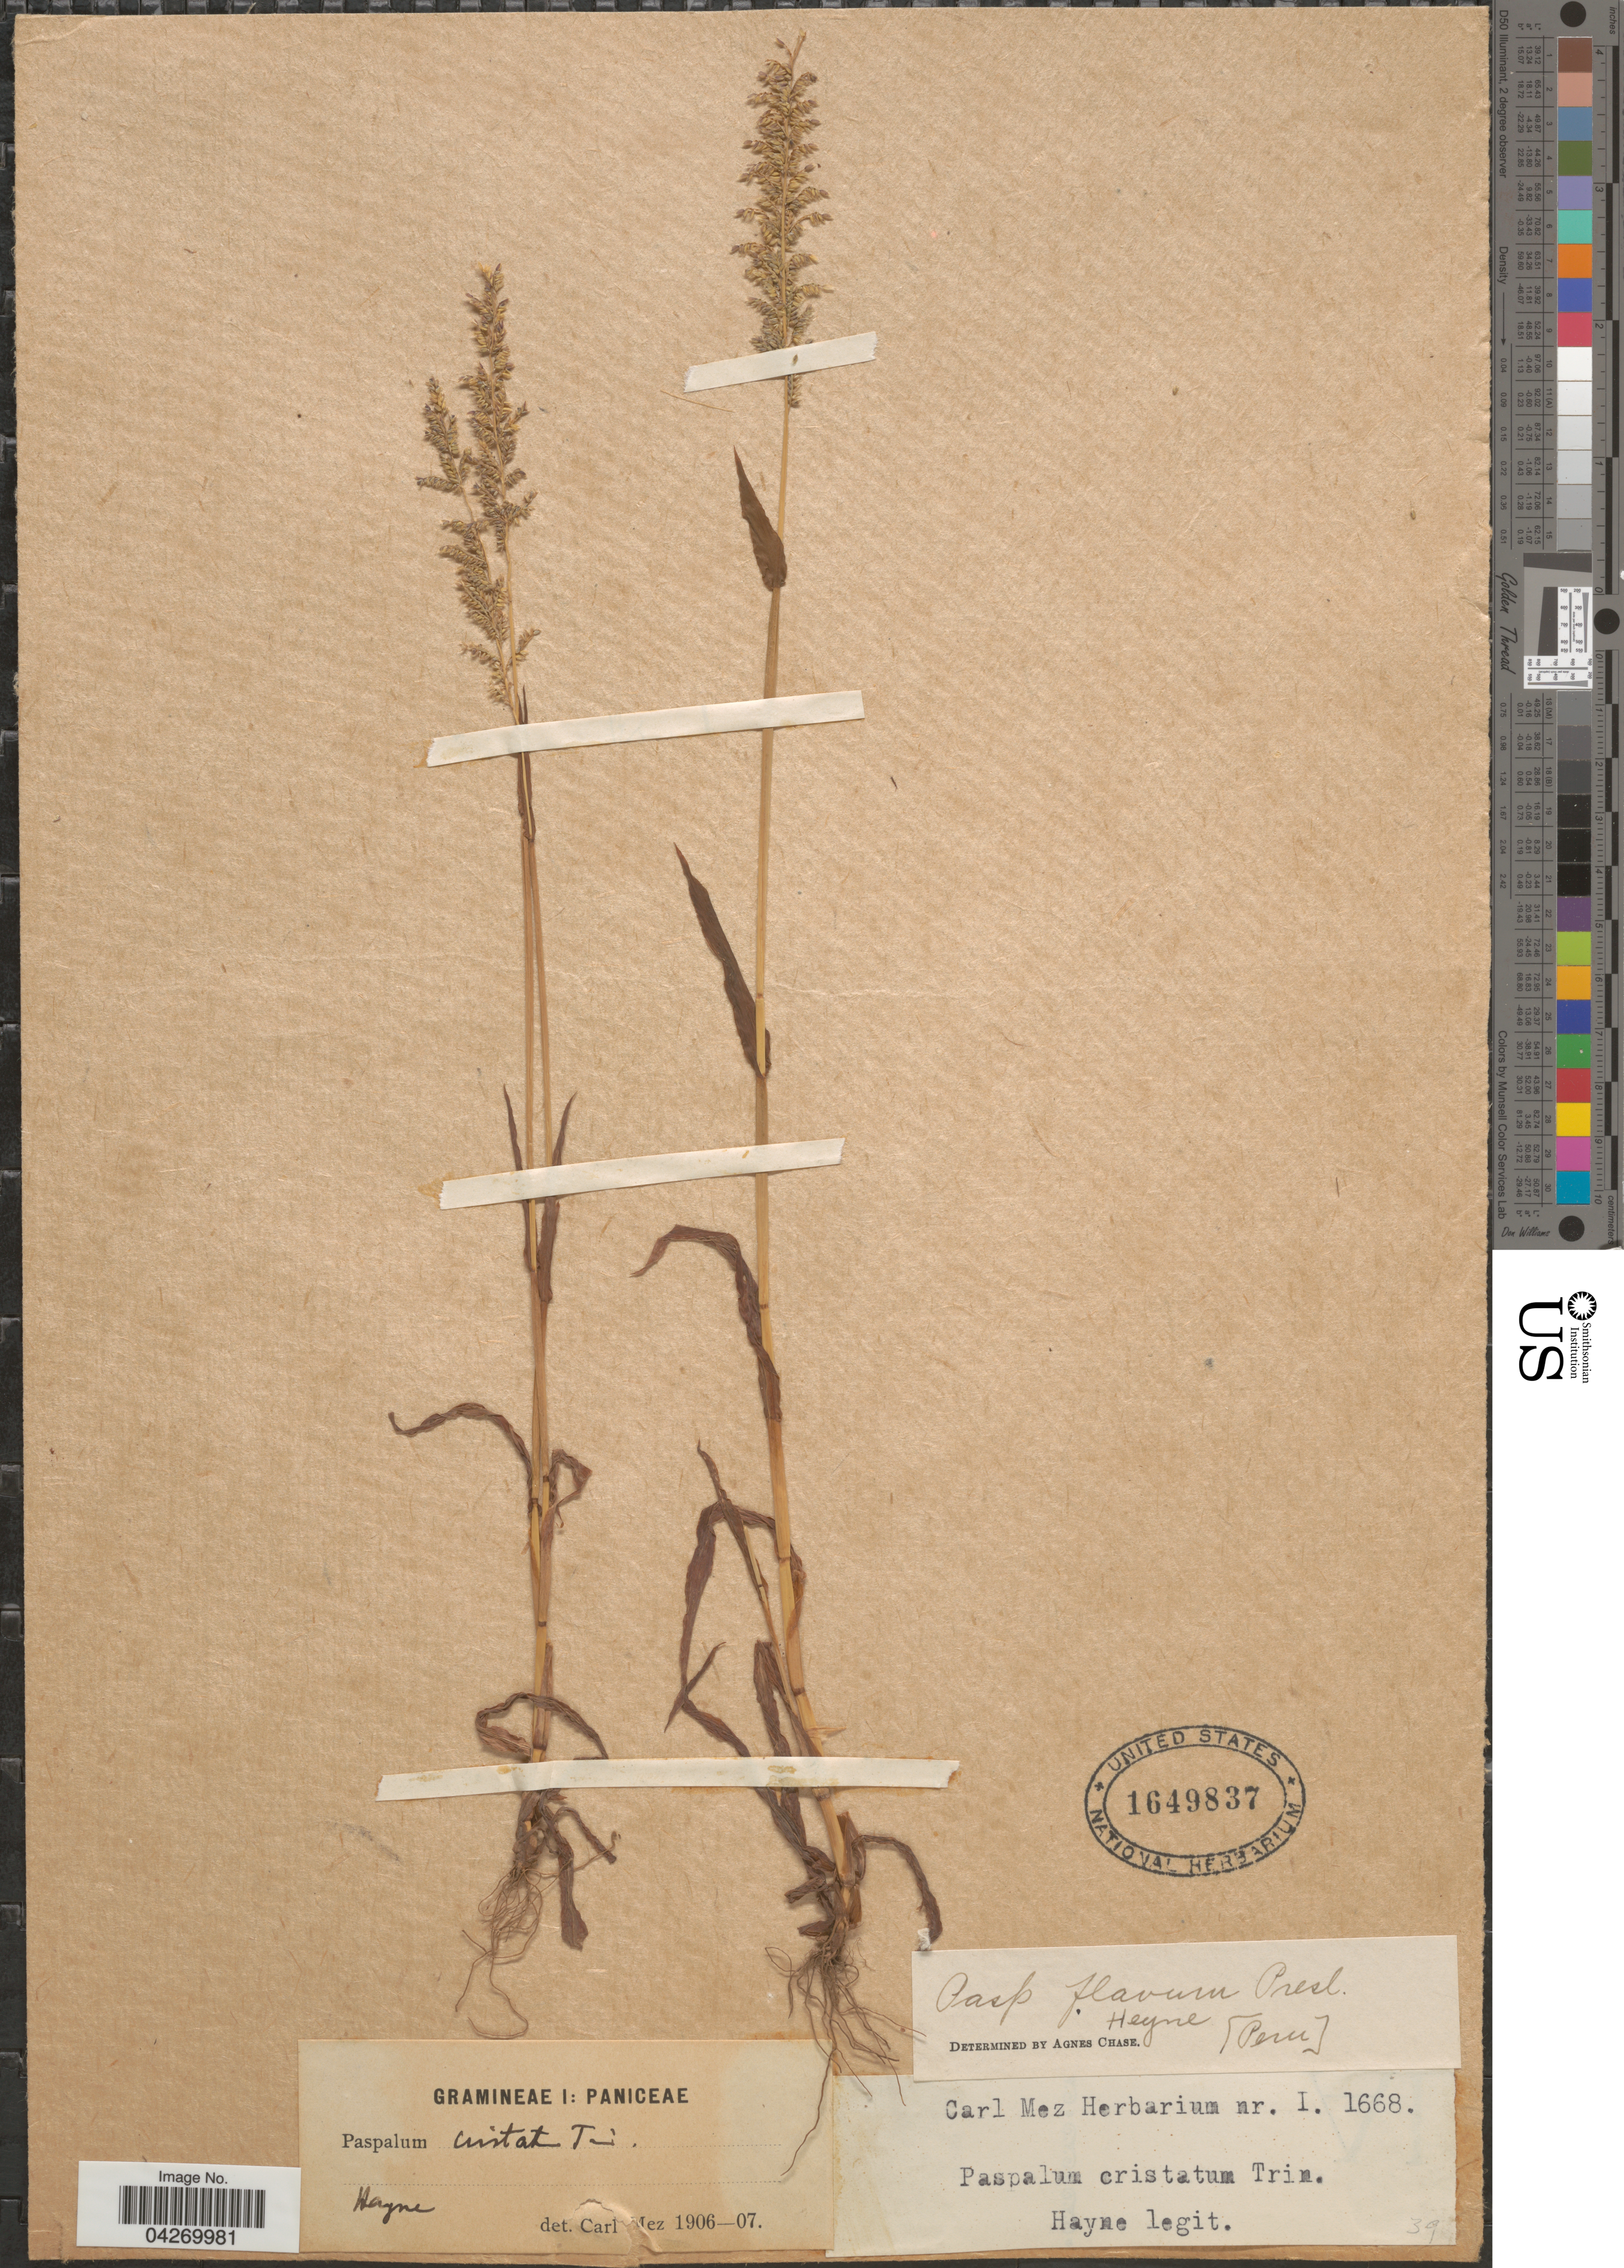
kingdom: Plantae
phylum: Tracheophyta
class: Liliopsida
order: Poales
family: Poaceae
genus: Paspalum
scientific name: Paspalum flavum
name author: J. Presl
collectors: Heyne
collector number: I1668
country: Peru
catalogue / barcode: US 1649837